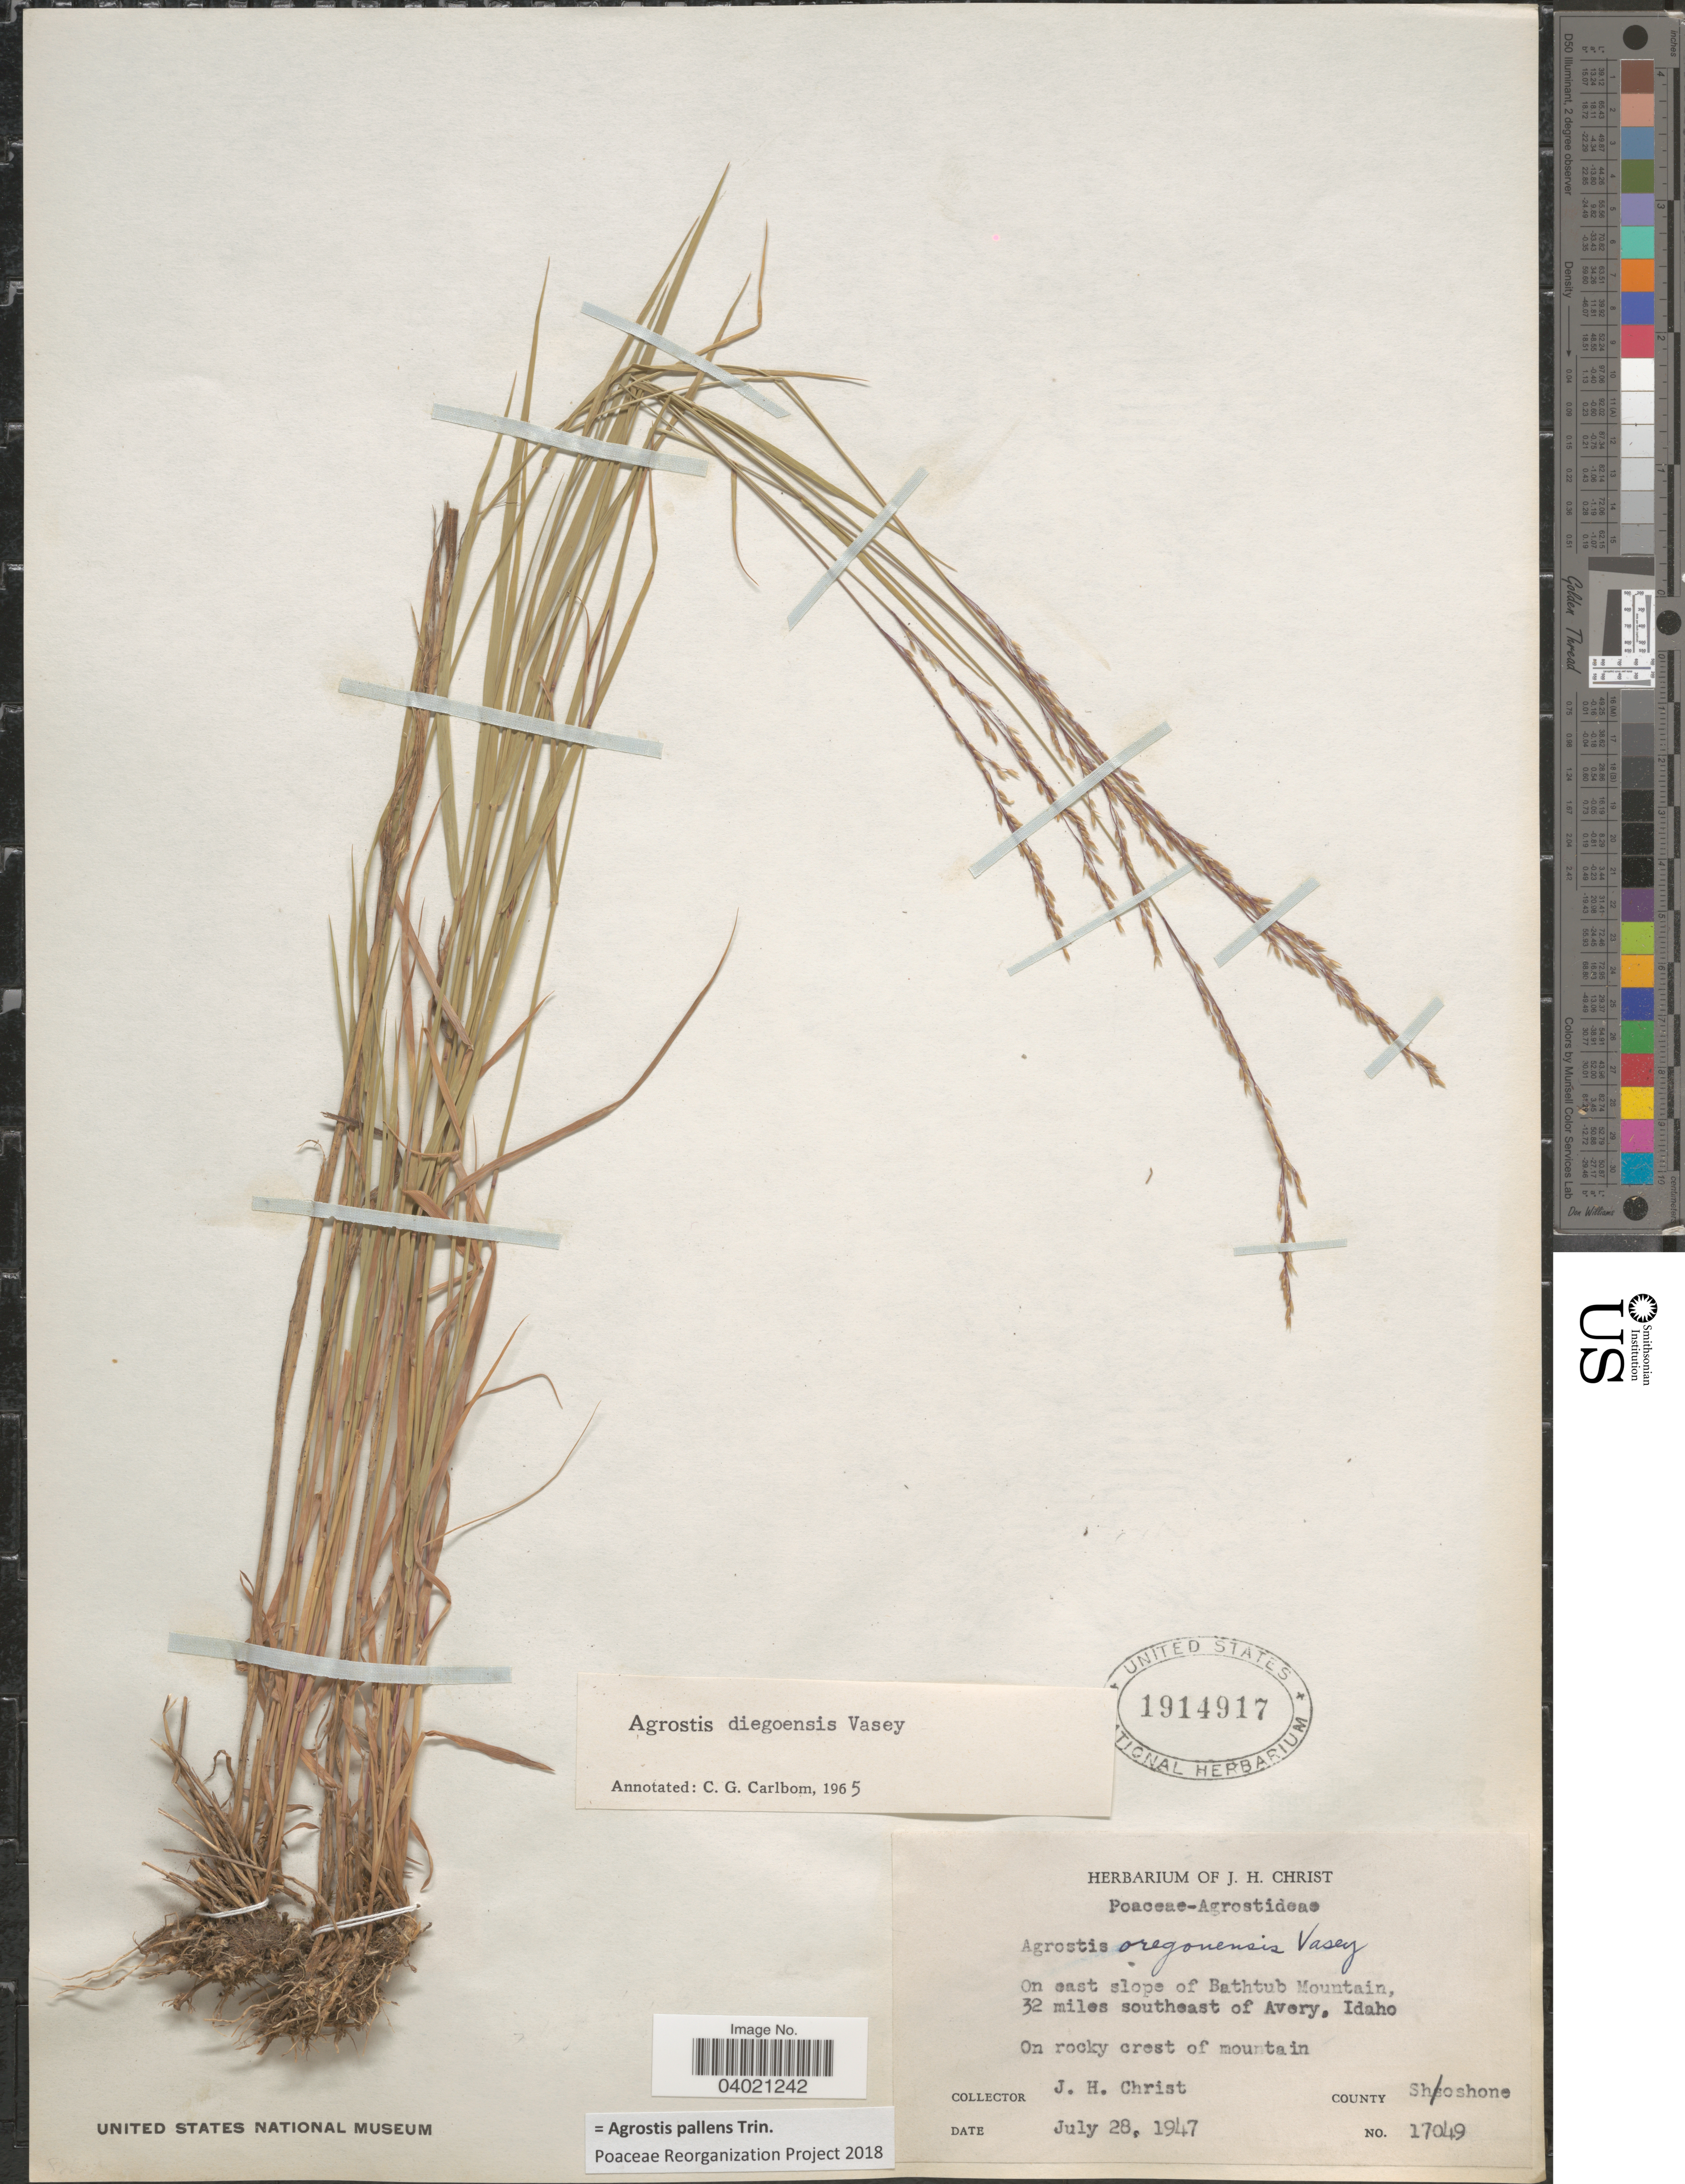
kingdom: Plantae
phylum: Tracheophyta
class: Liliopsida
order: Poales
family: Poaceae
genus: Agrostis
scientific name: Agrostis pallens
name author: Trin.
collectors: J. H. Christ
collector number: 17049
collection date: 1947-07-28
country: United States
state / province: Idaho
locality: On east slope of Bathtub Mountain, 32 miles southeast of Avery. County Shoshone.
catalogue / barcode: US 1914917